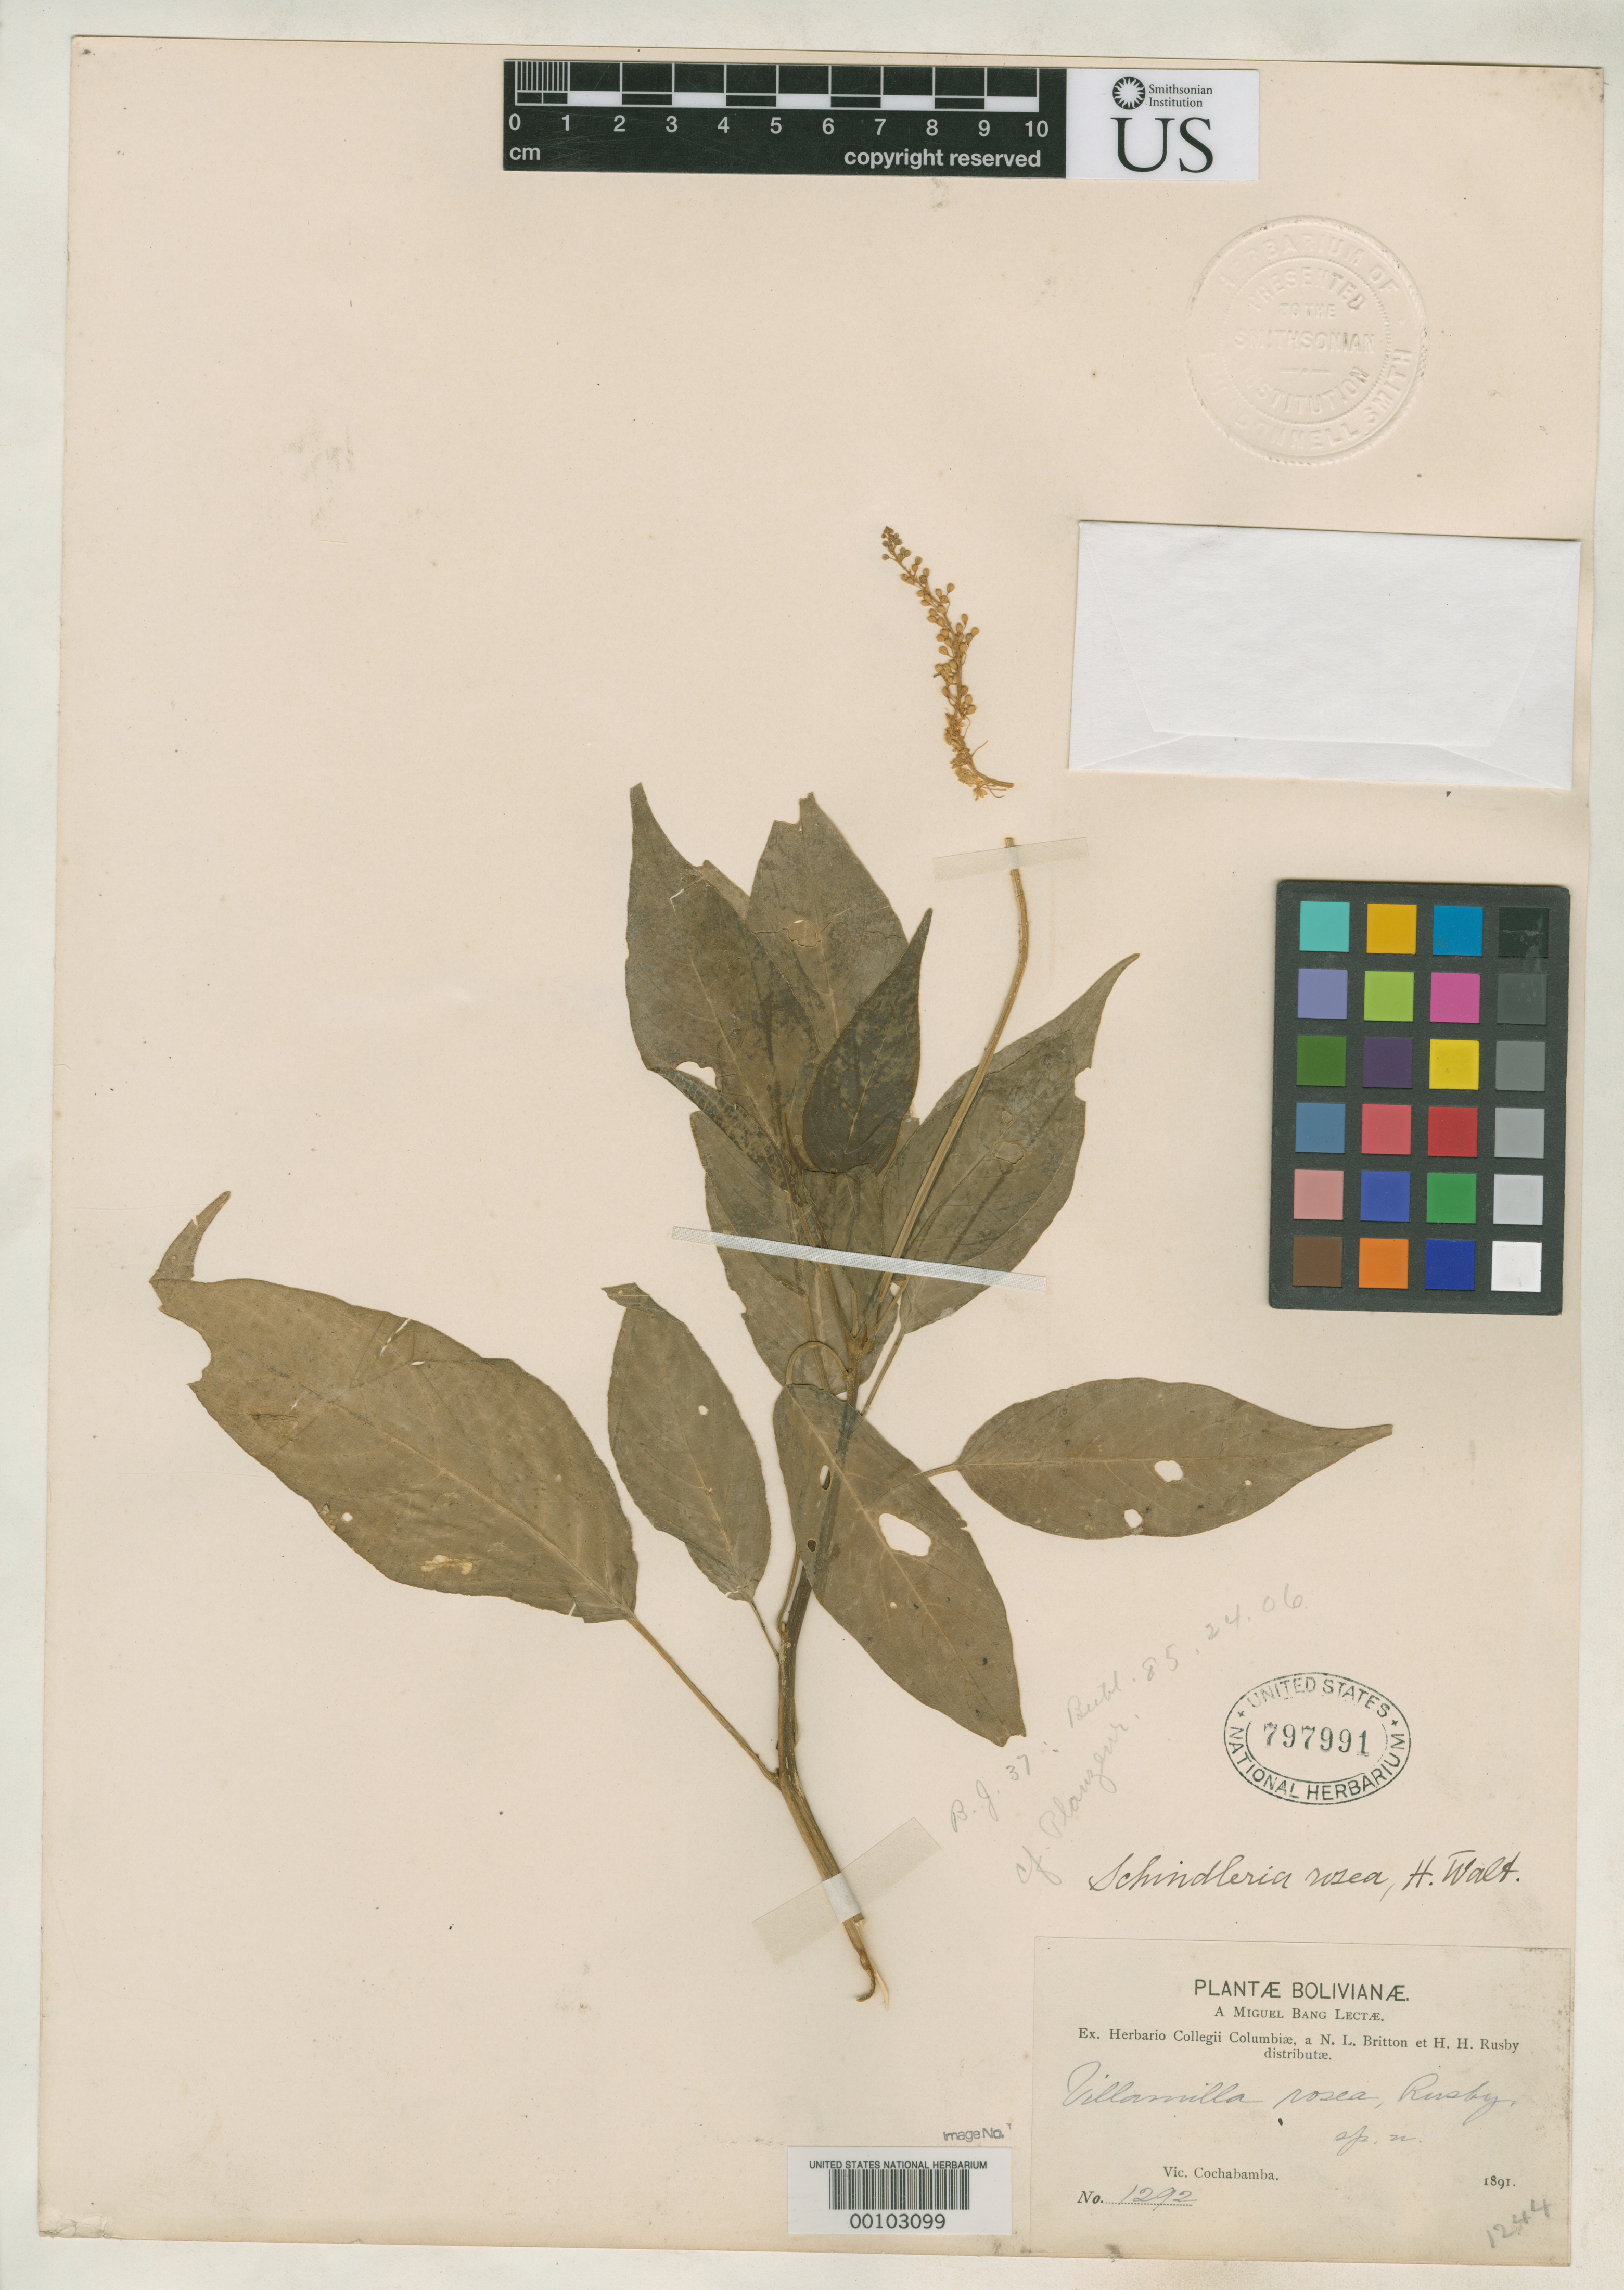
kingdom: Plantae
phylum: Tracheophyta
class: Magnoliopsida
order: Caryophyllales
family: Phytolaccaceae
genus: Schindleria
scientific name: Schindleria rosea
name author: H. Walter in Engl.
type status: Isotype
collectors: M. Bang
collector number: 1292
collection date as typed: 1891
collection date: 1891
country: Bolivia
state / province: Cochabamba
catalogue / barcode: US 797991